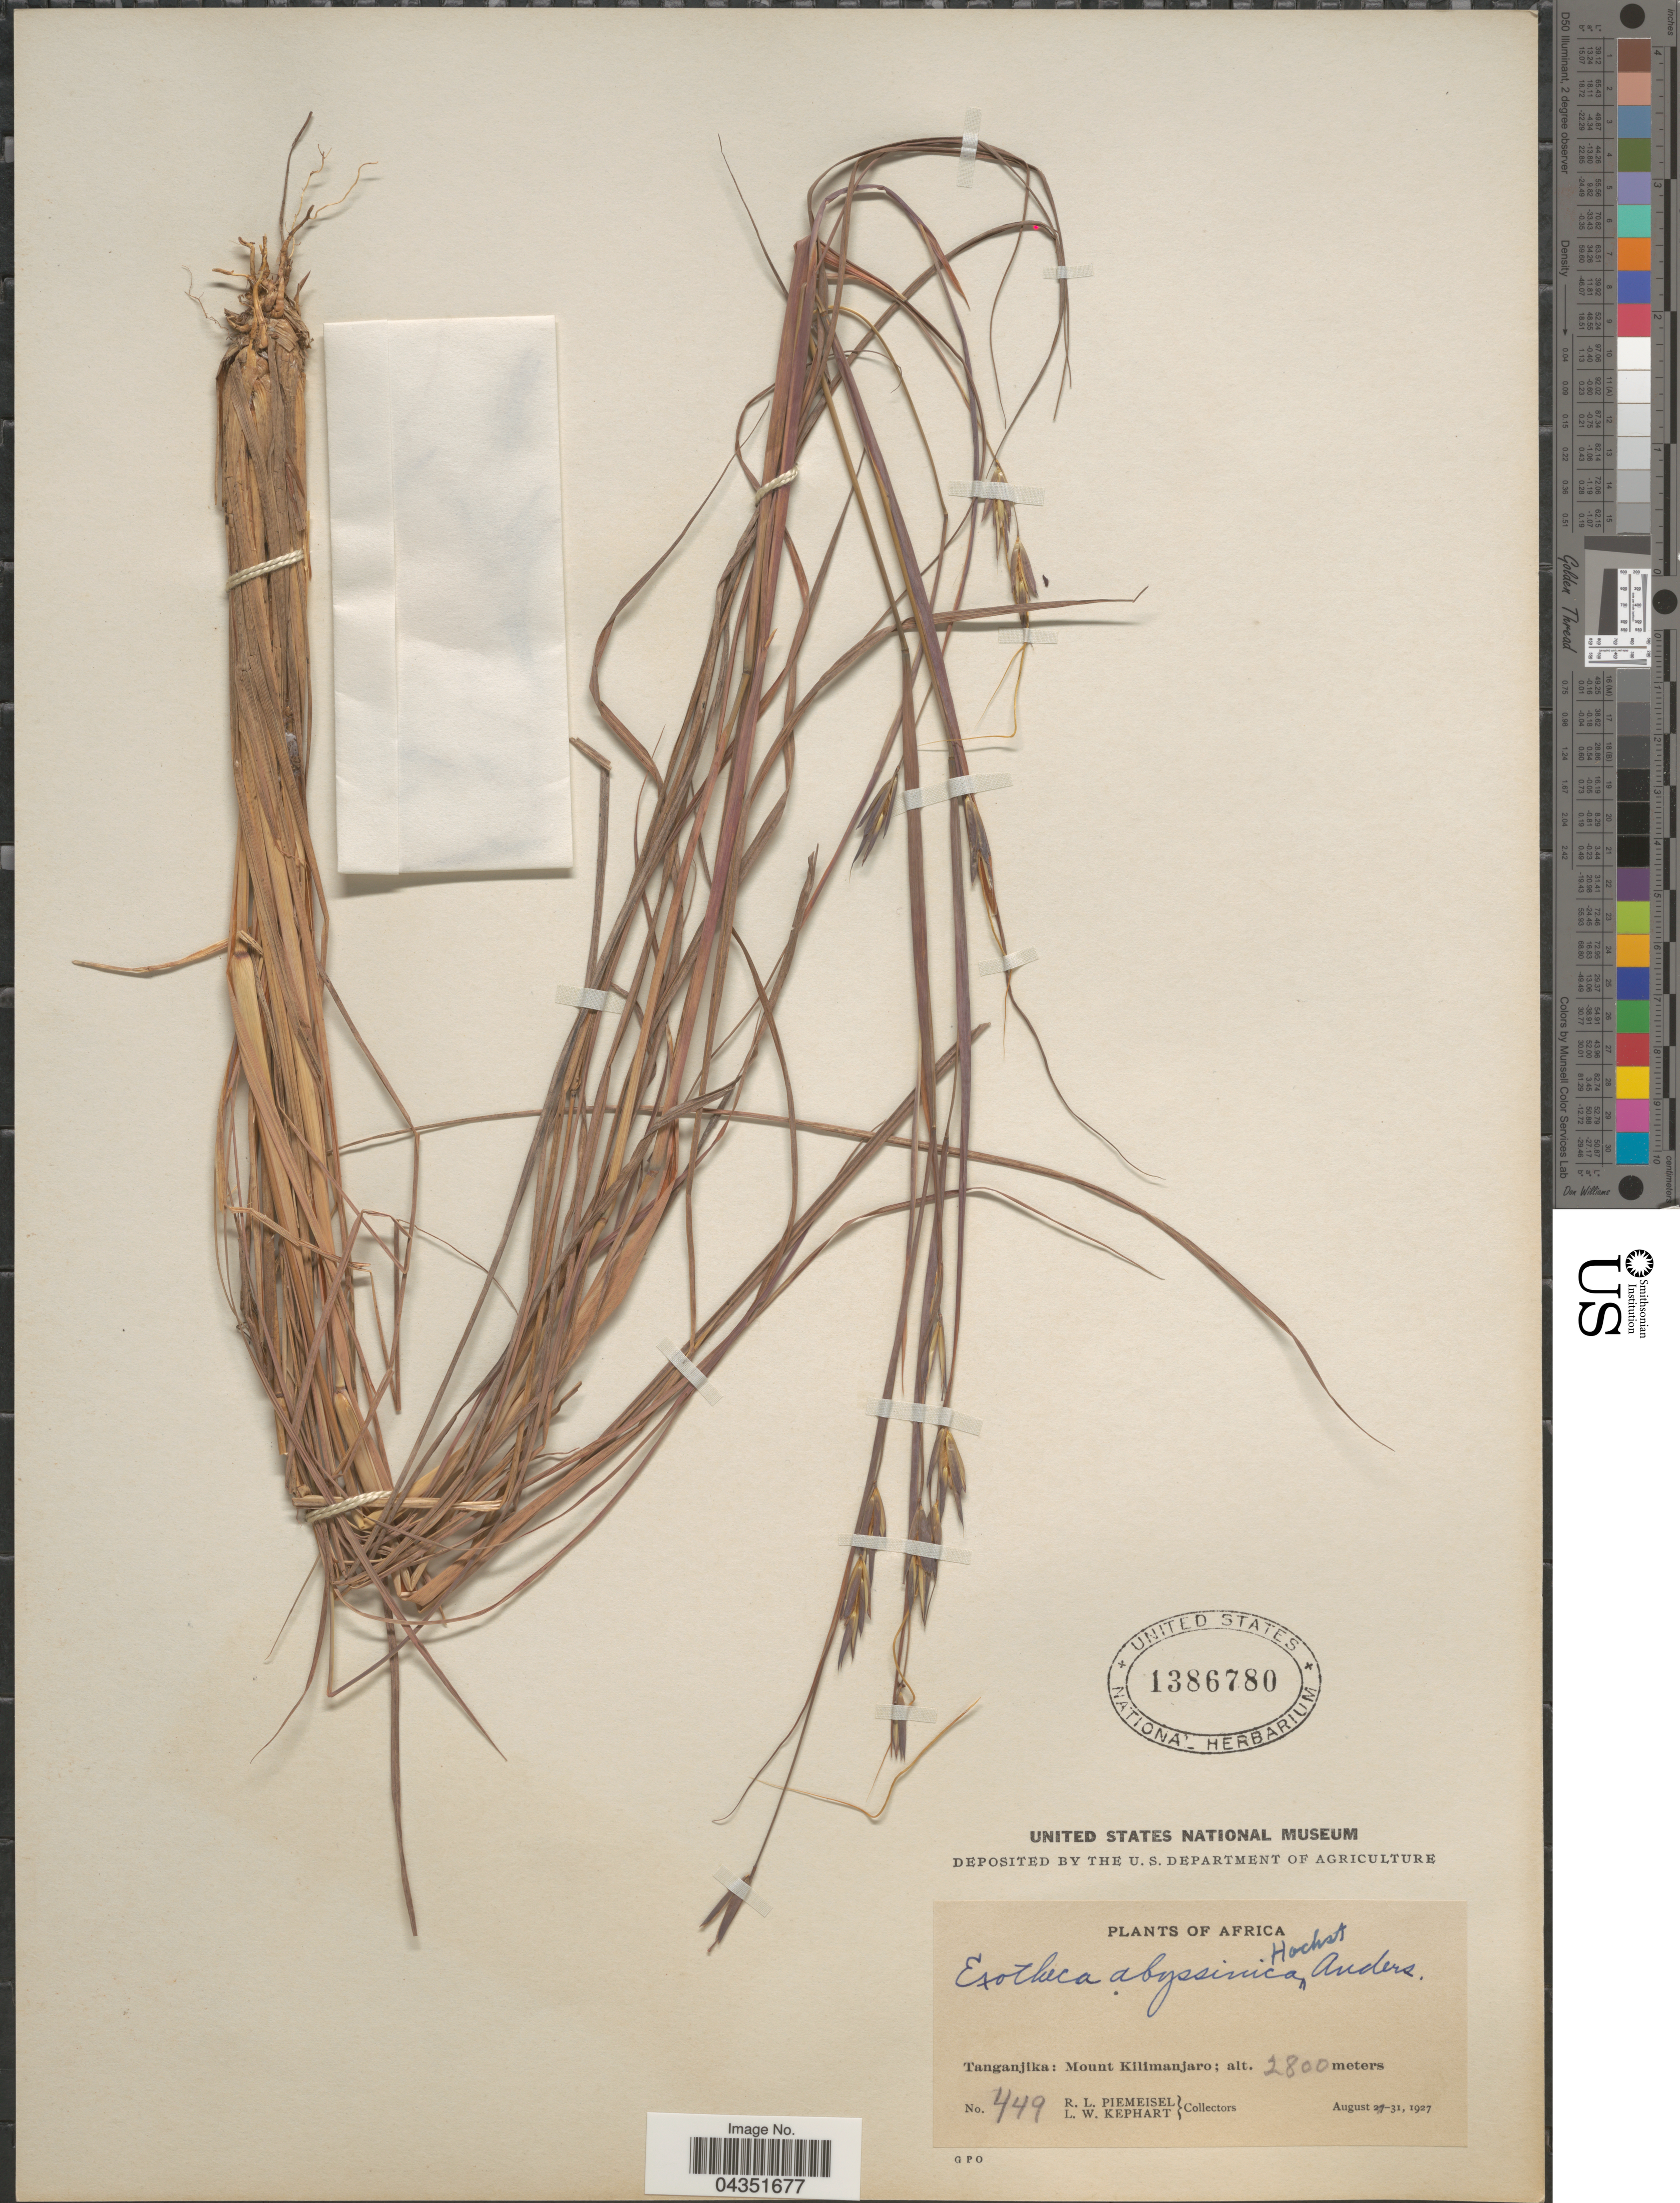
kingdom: Plantae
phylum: Tracheophyta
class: Liliopsida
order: Poales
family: Poaceae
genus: Exotheca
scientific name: Exotheca abyssinica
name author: (Hochst. ex A. Rich.) Andersson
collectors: R. L. Piemeisel & L. W. Kephart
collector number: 449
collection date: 1927-08-31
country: Tanzania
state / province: Kilimanjaro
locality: Tanganjika: Mount Kilimanjaro.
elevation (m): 2800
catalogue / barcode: US 1386780